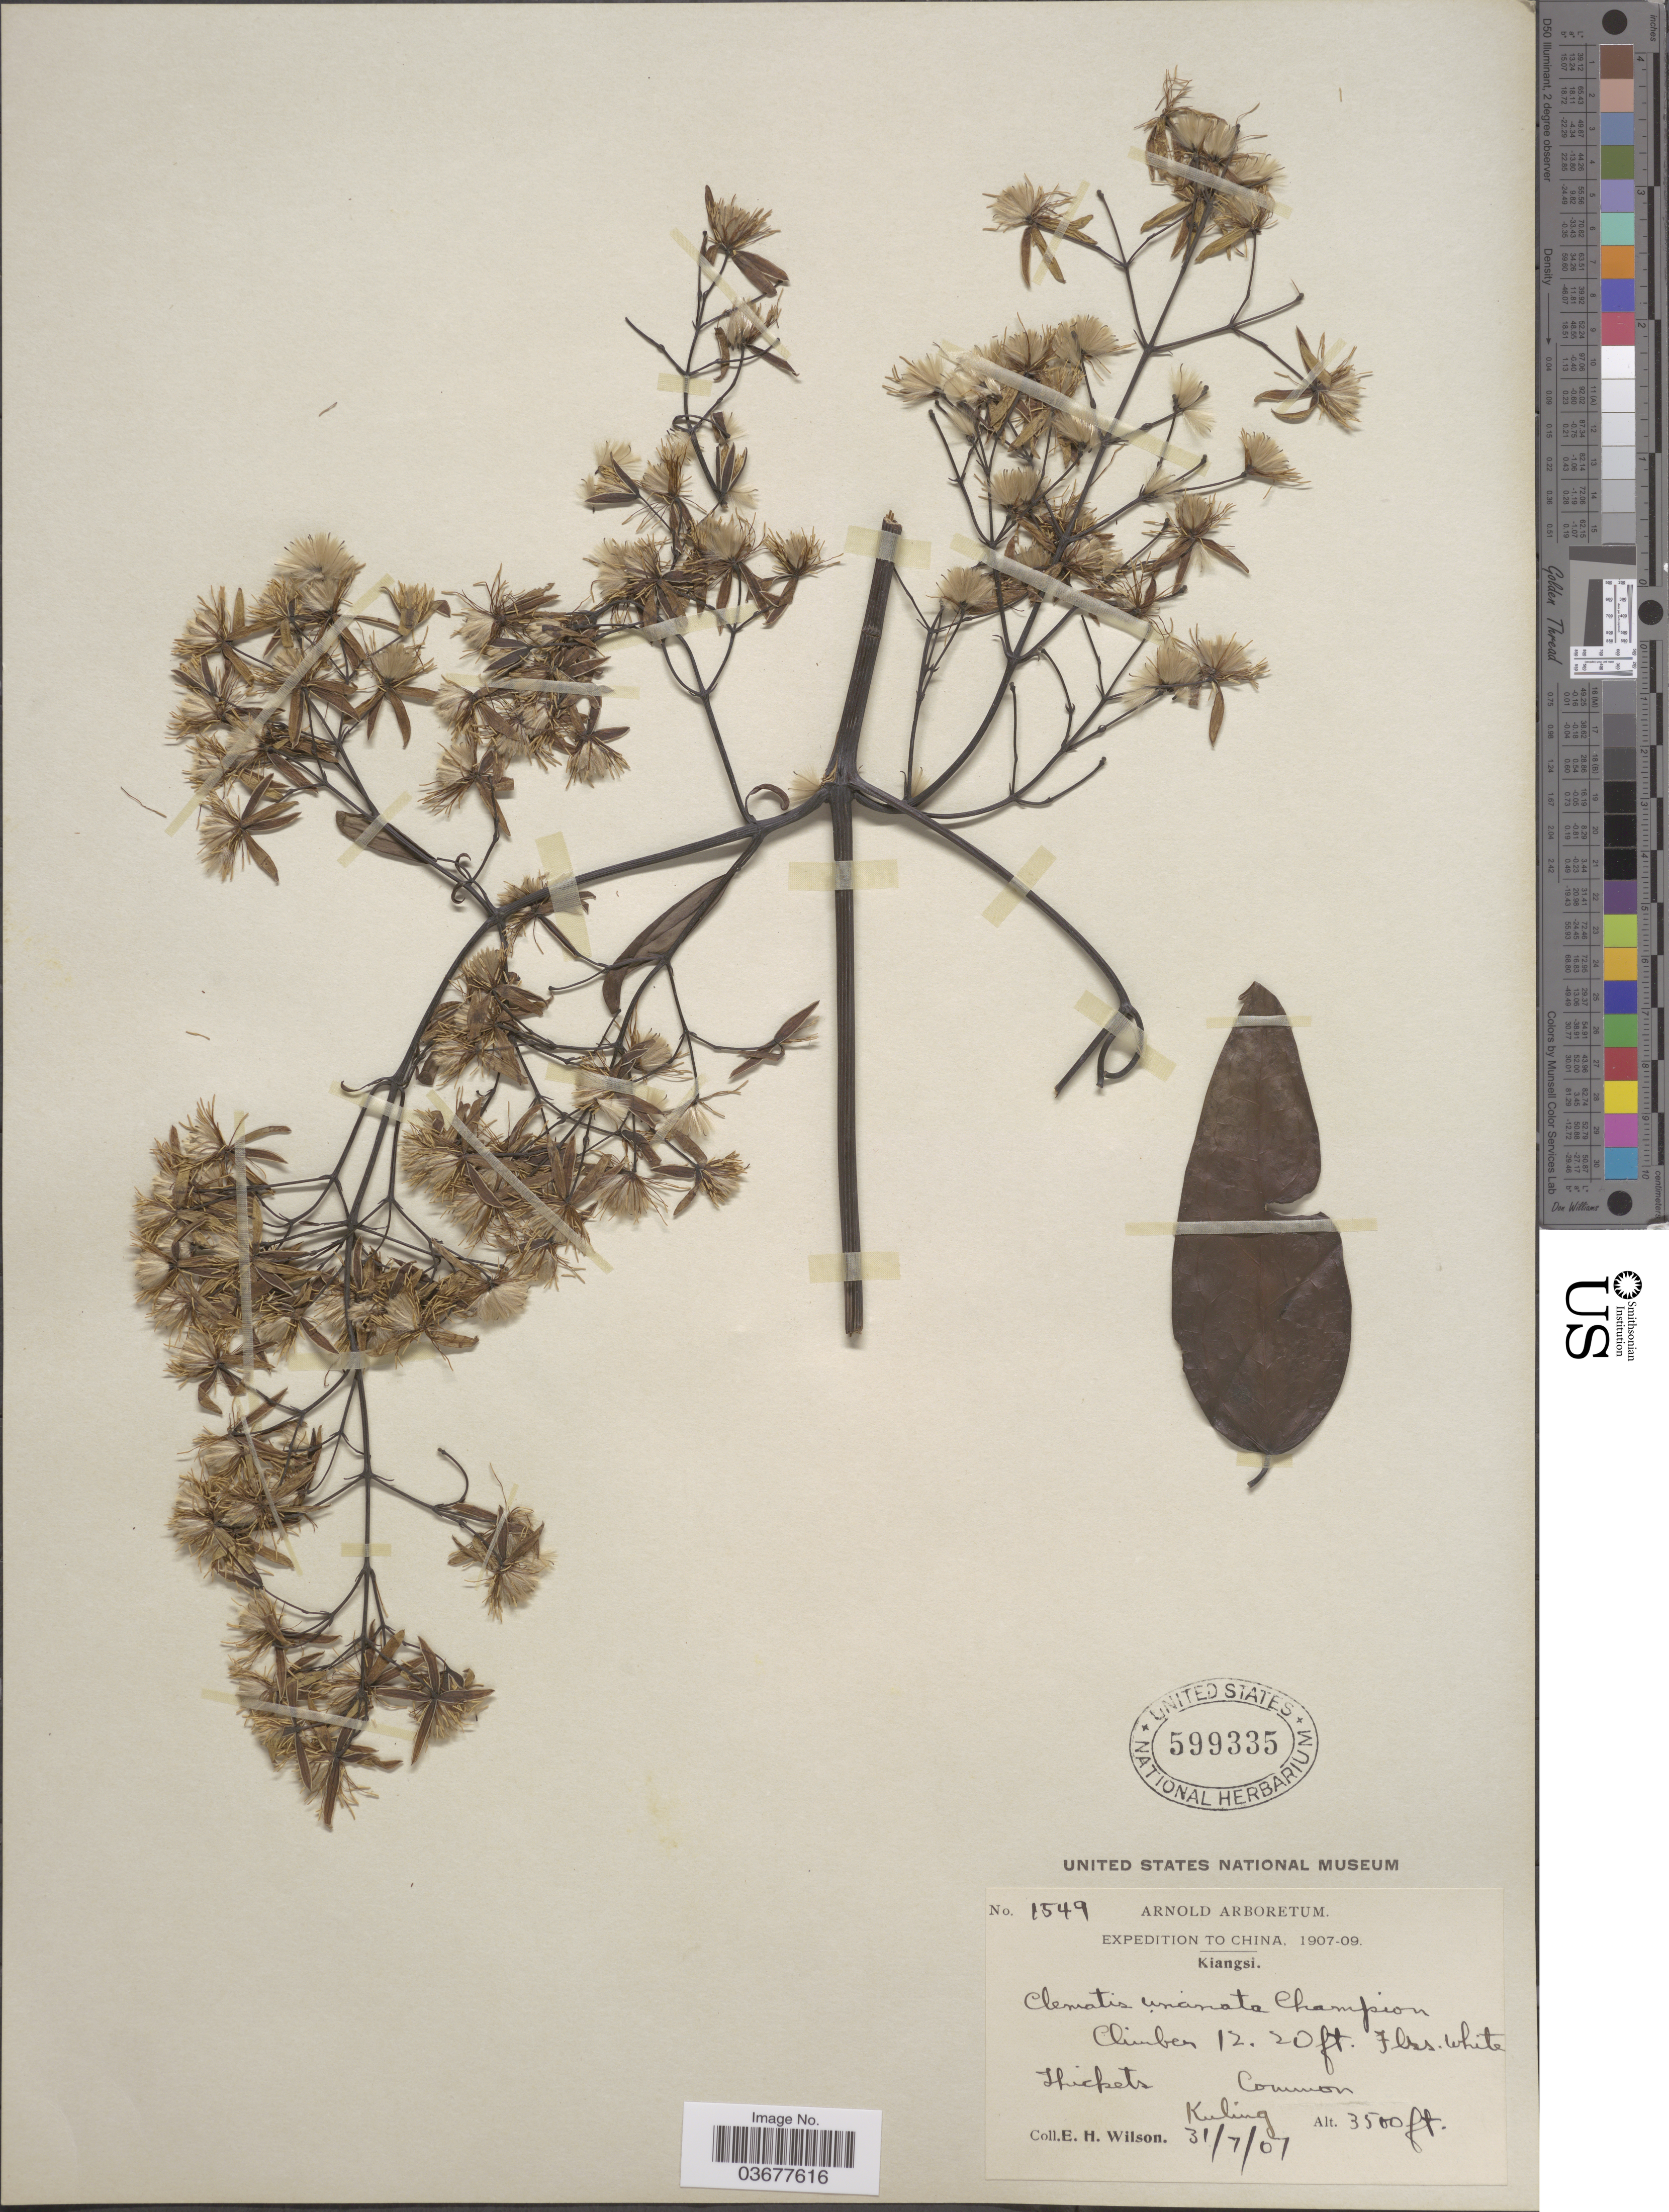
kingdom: Plantae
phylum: Tracheophyta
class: Magnoliopsida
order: Ranunculales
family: Ranunculaceae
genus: Clematis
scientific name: Clematis uncinata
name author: Champ. ex Benth.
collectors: E. Wilson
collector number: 1549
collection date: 1907-07-31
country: China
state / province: Jiangxi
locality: Kiangsi. Kuling.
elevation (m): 1067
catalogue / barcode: US 599335